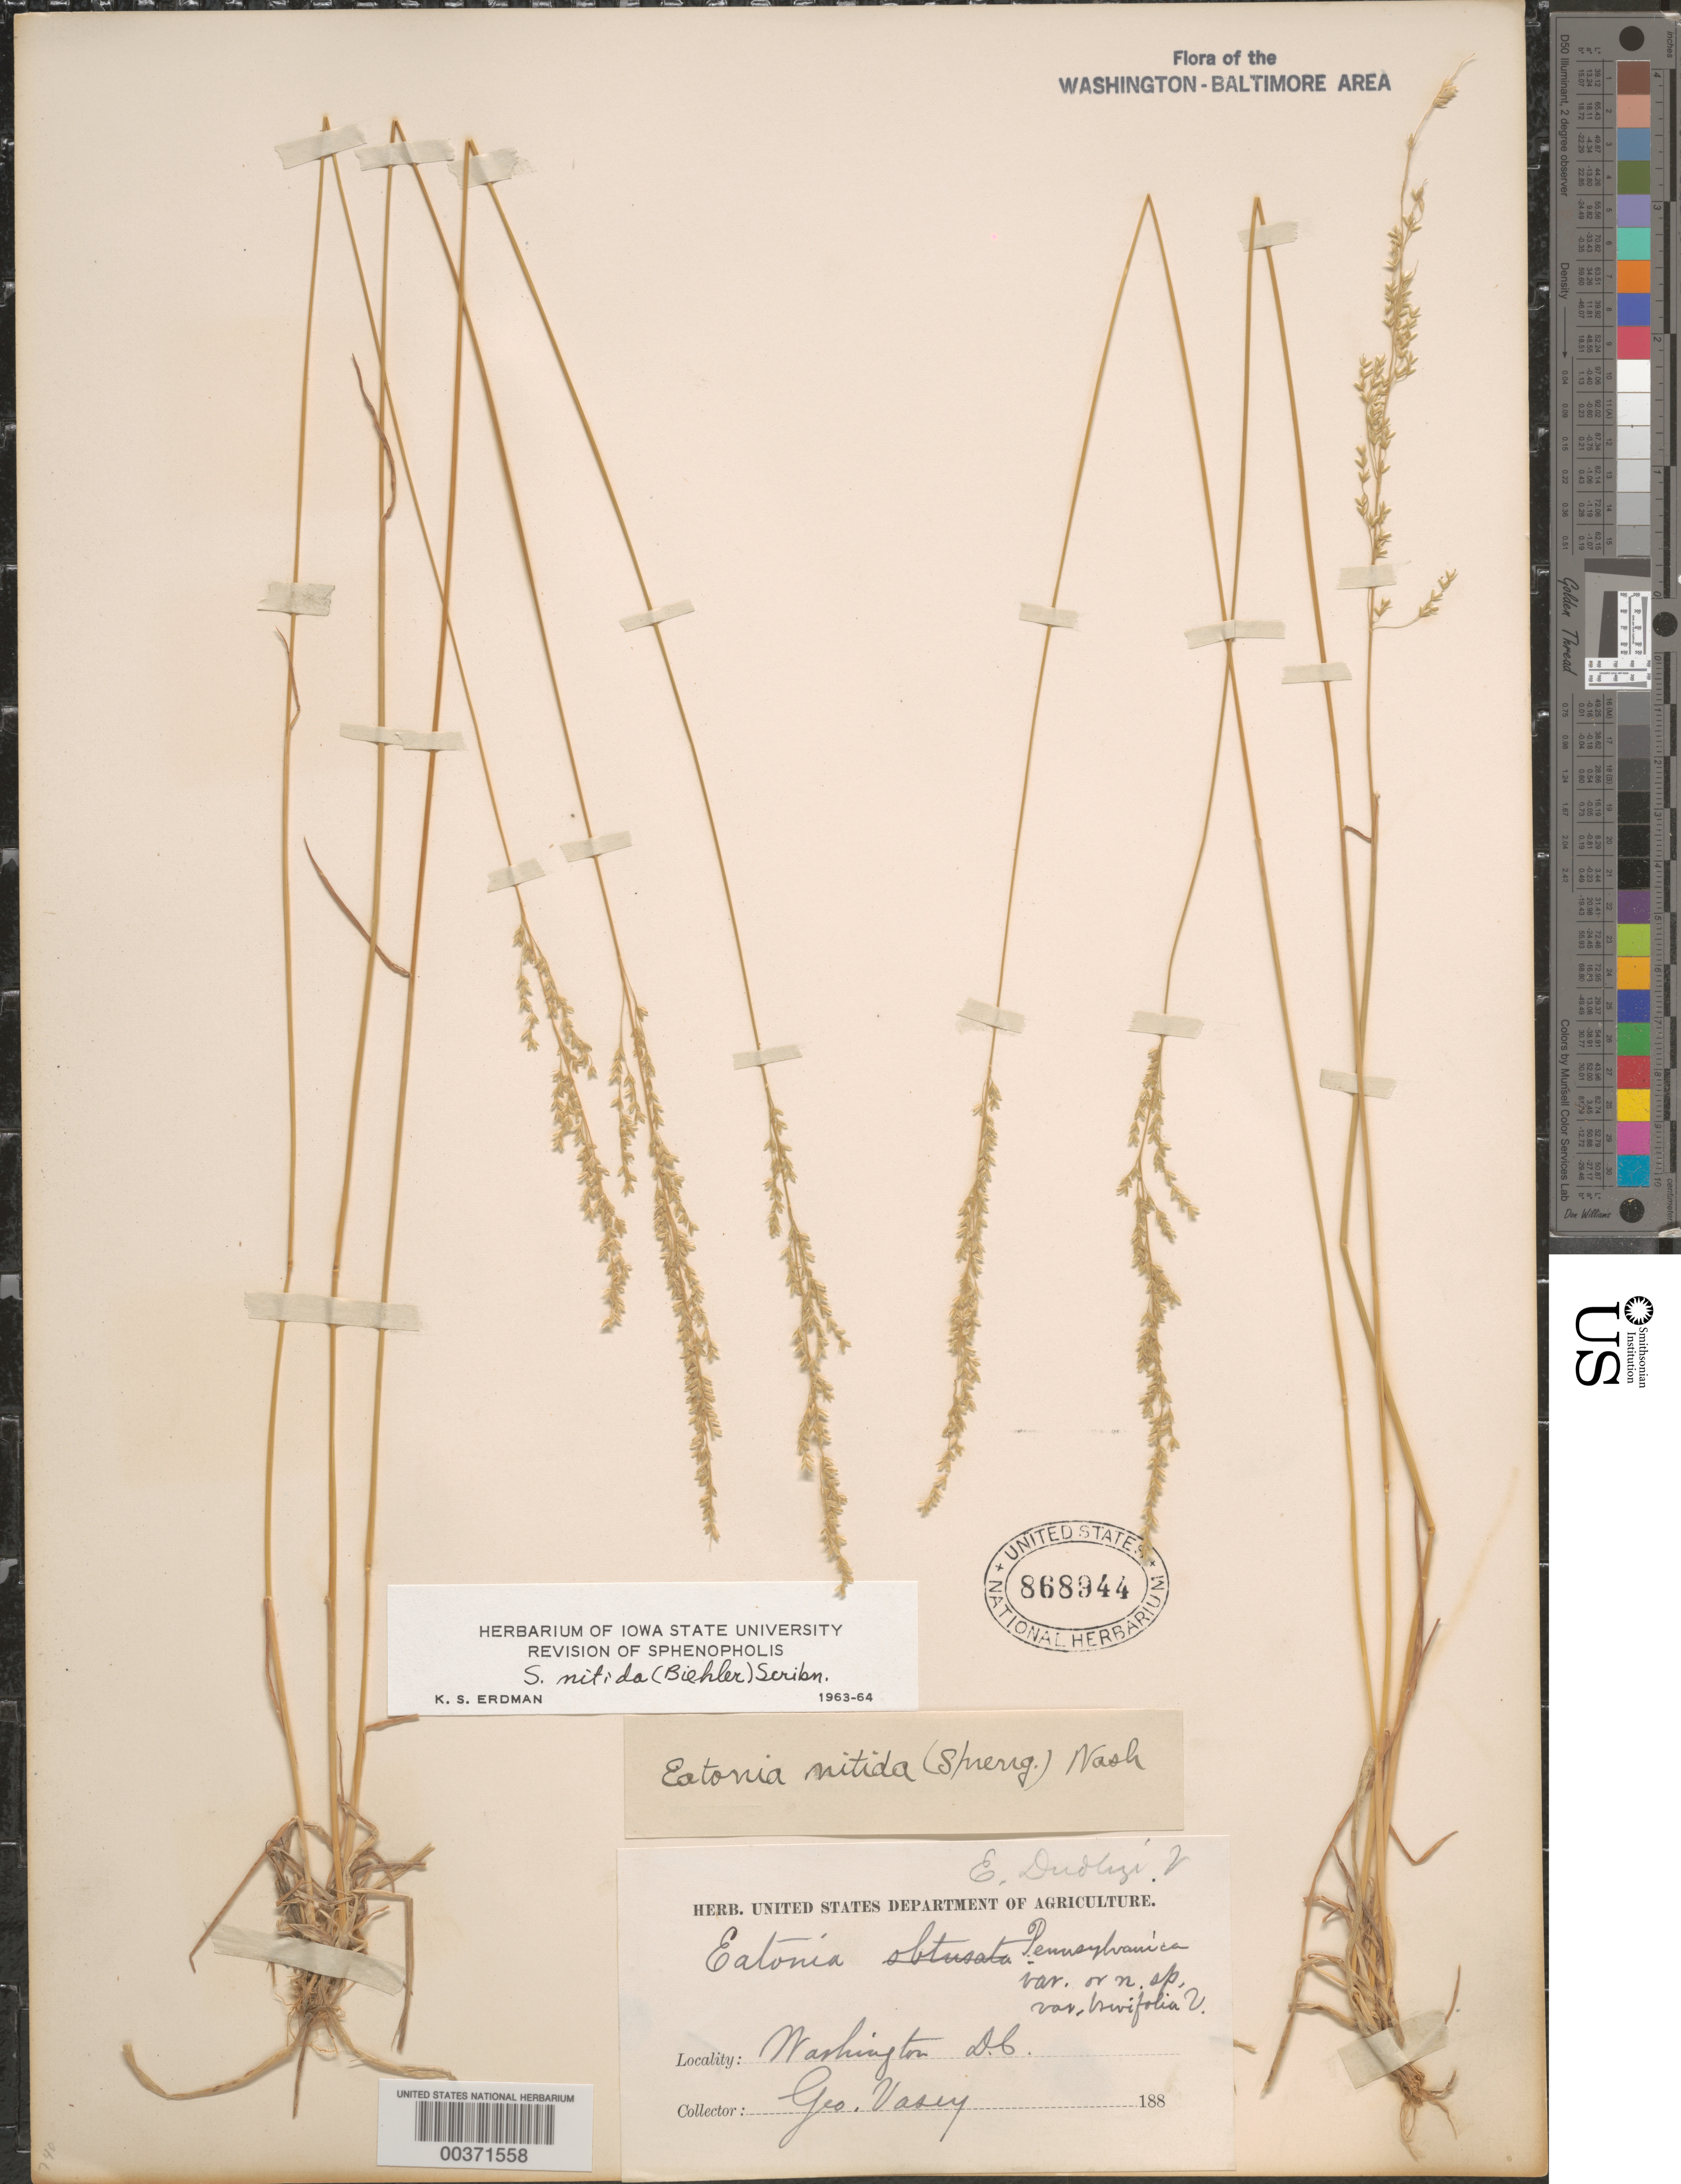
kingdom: Plantae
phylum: Tracheophyta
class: Liliopsida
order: Poales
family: Poaceae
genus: Sphenopholis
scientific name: Sphenopholis nitida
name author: (Biehler) Scribn.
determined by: Erdman, K. S.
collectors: G. Vasey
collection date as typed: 1880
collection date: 1880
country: United States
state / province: District of Columbia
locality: Washington DC and vicinity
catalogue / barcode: US 868944